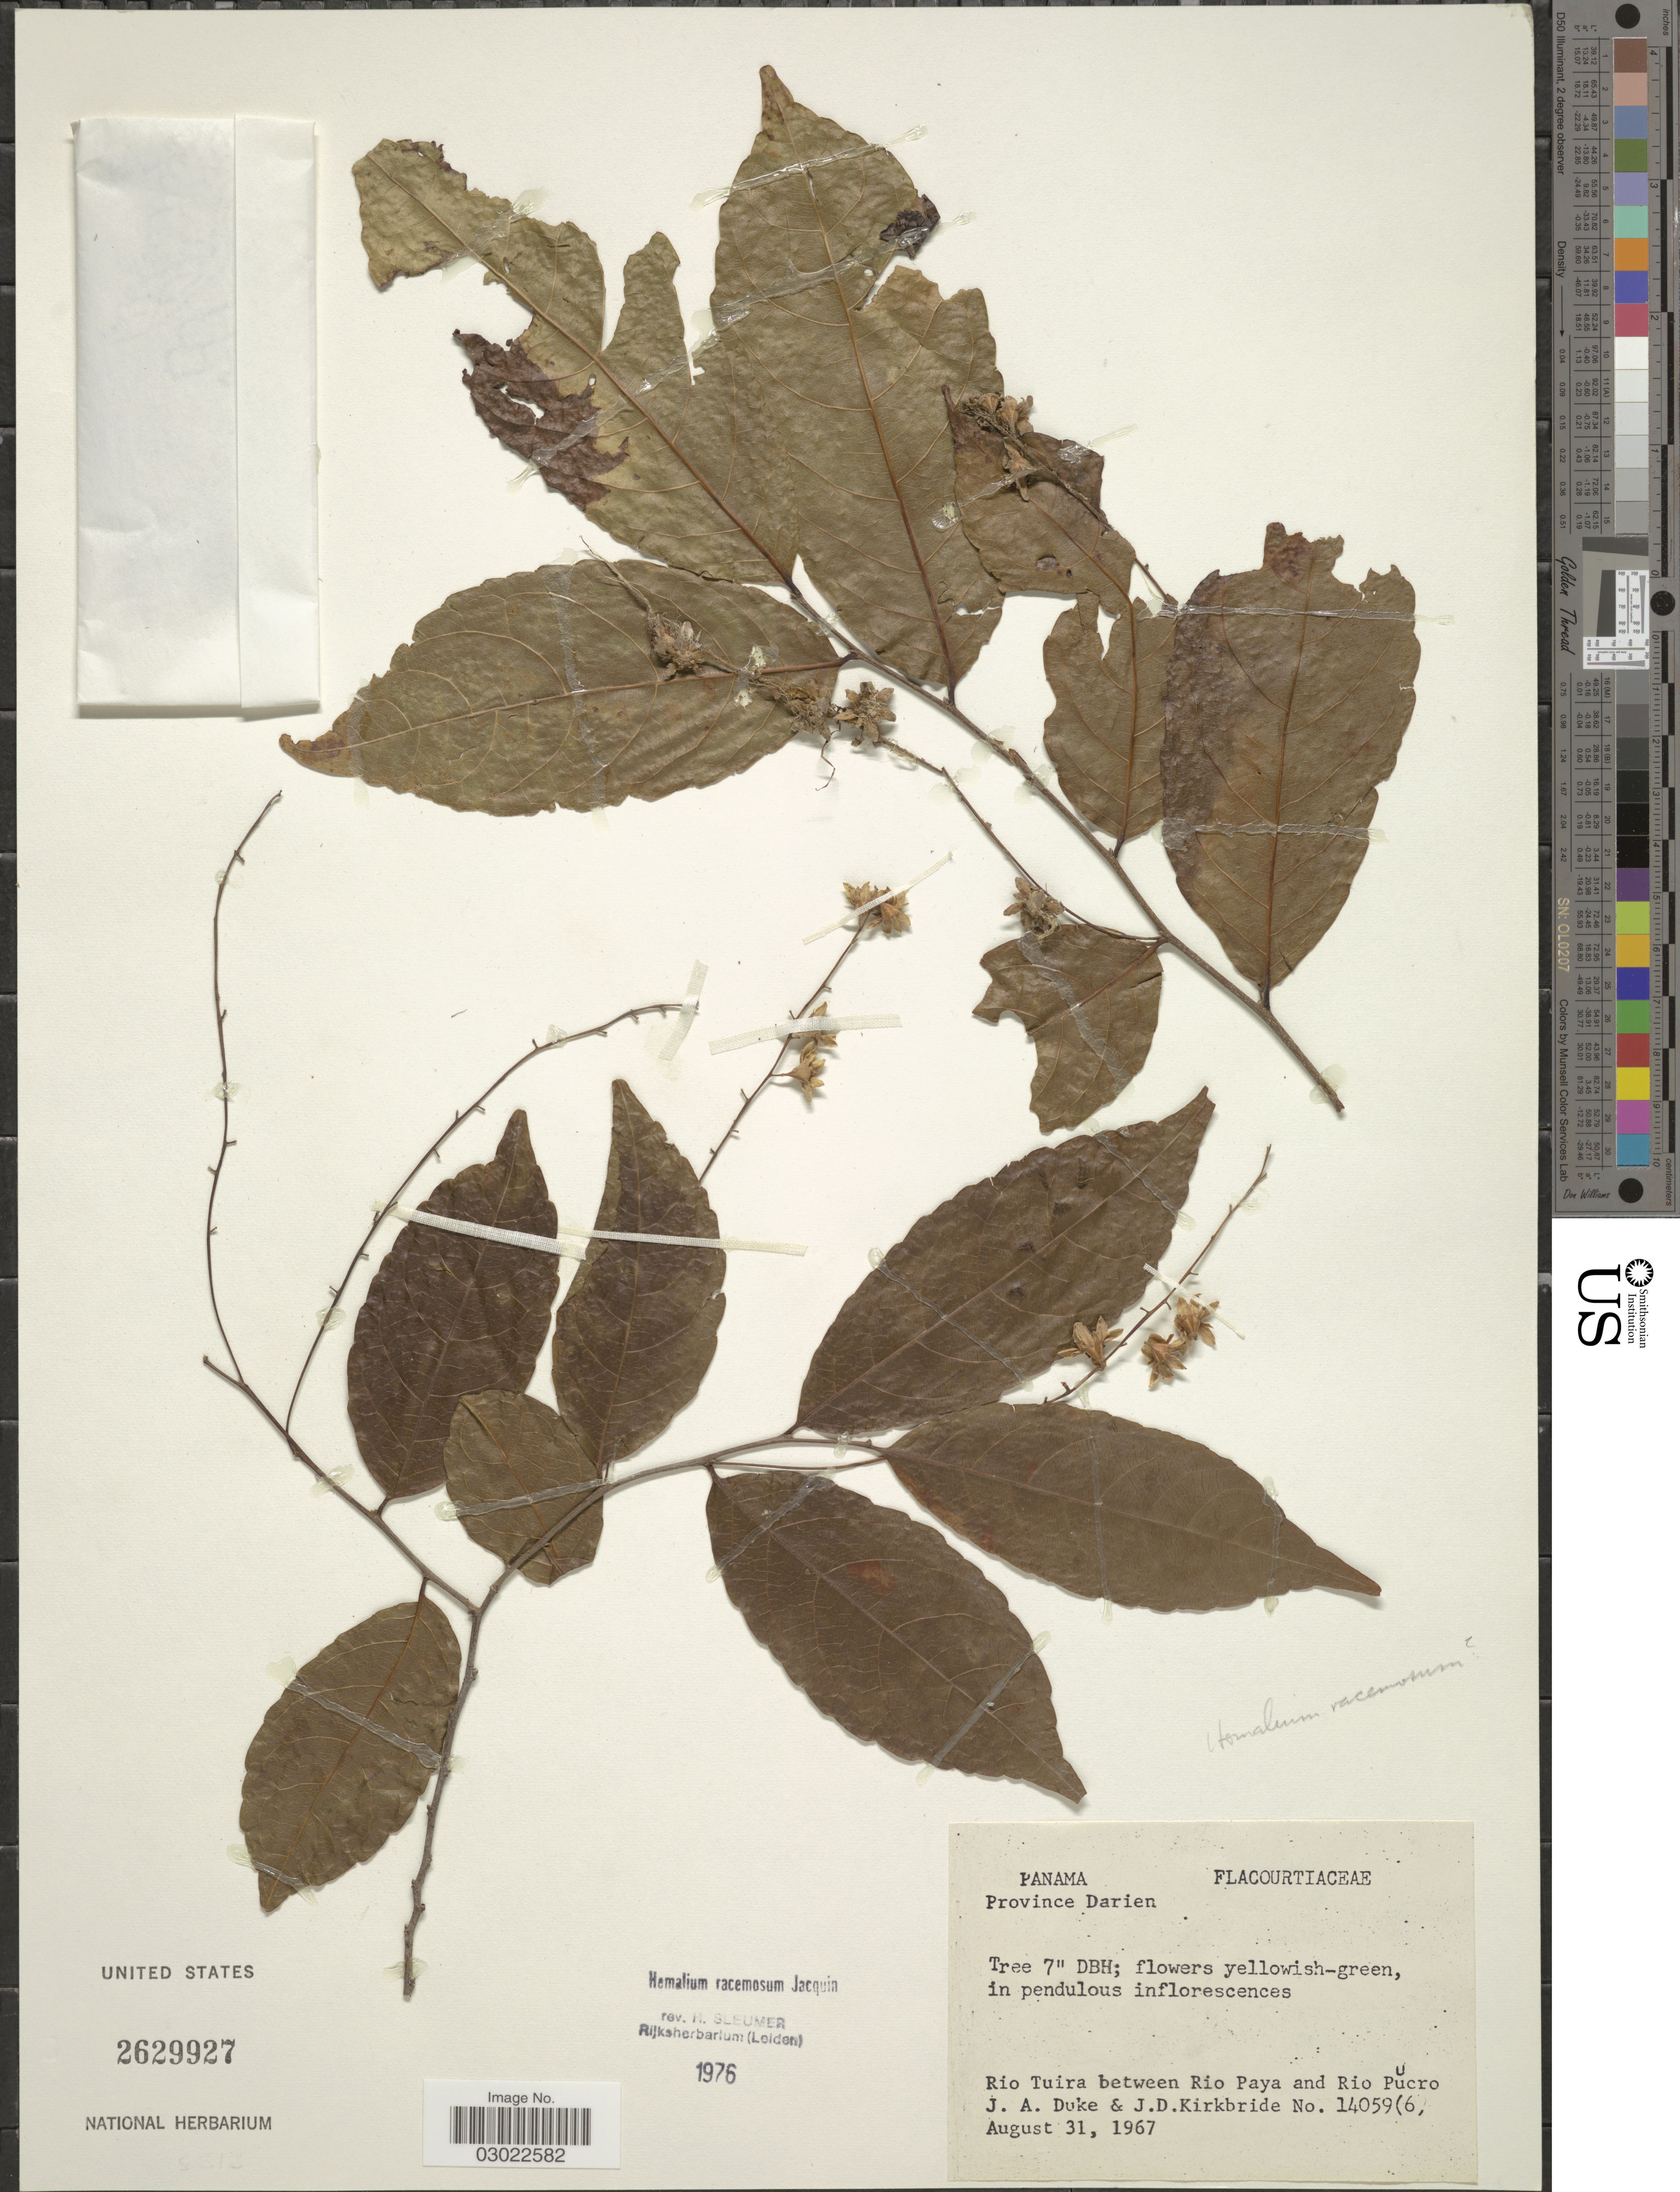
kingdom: Plantae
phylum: Tracheophyta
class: Magnoliopsida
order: Malpighiales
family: Salicaceae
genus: Homalium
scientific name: Homalium racemosum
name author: Jacq.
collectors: J. A. Duke & J. Kirkbride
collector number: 14059(6)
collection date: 1967-08-31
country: Panama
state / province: Darién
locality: Rio Tuira between Rio Paya and Rio Pucro.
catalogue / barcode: US 2629927